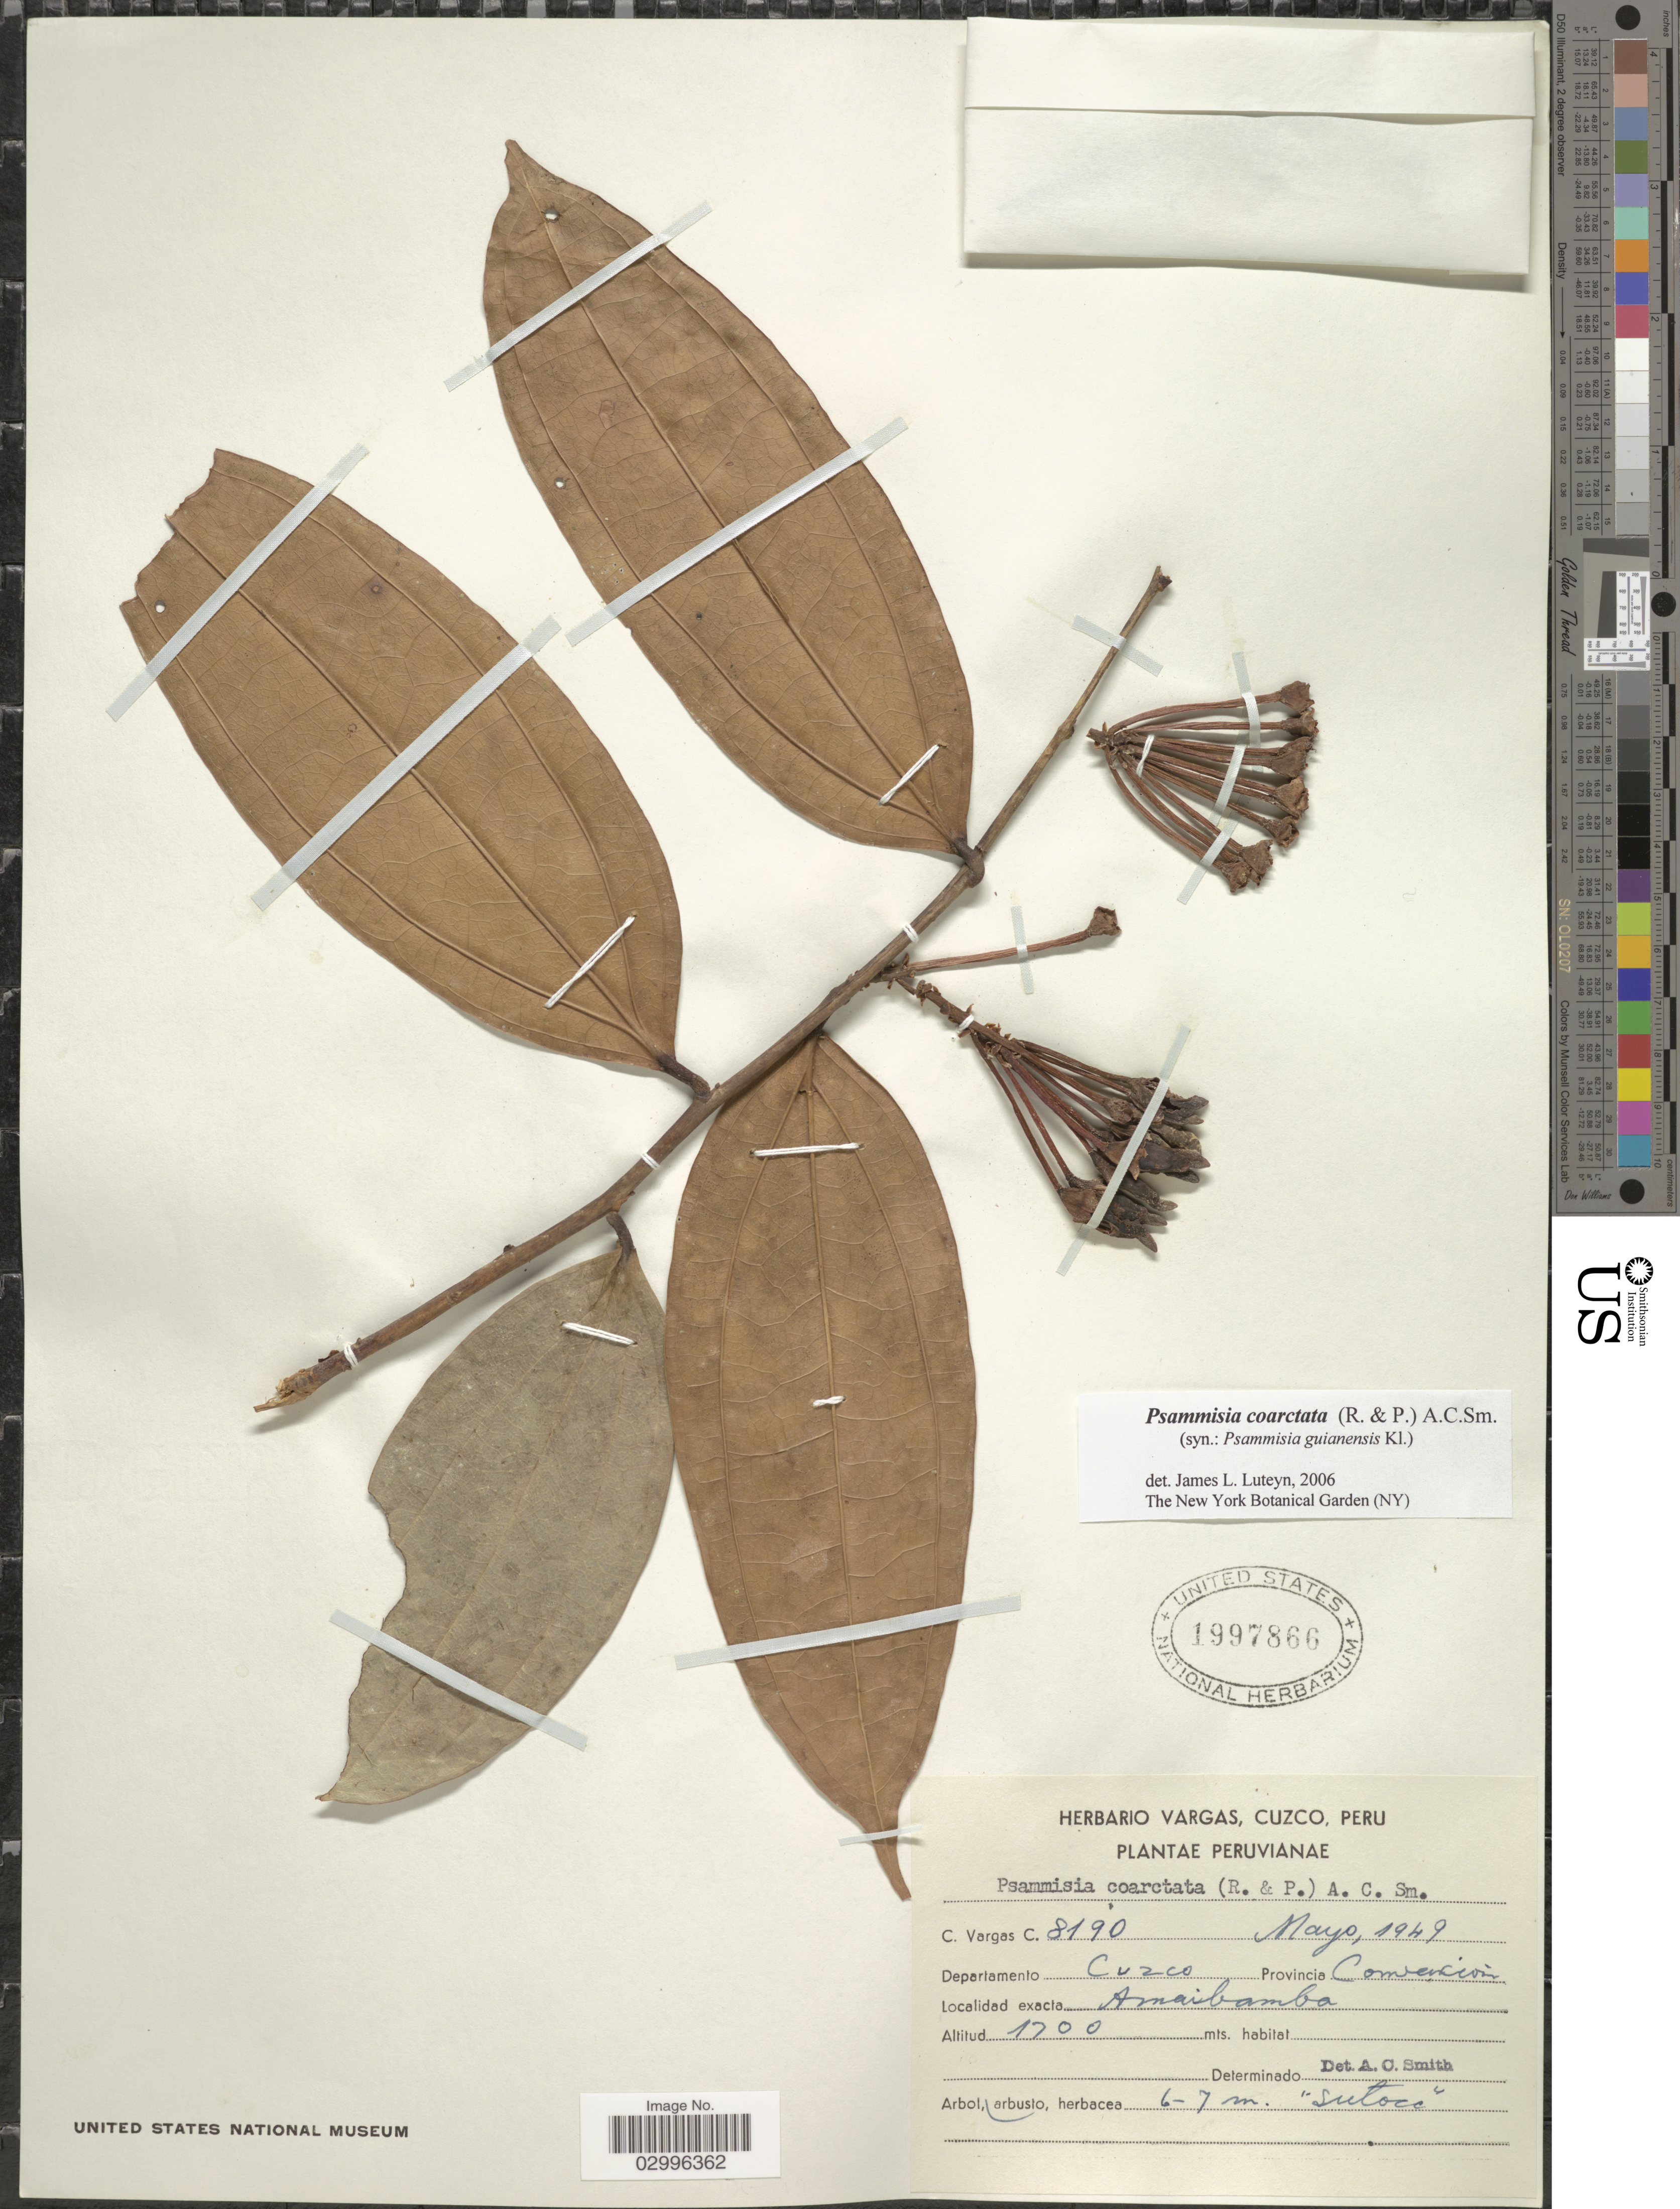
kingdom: Plantae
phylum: Tracheophyta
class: Magnoliopsida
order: Ericales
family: Ericaceae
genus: Psammisia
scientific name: Psammisia coarctata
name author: (Ruiz & Pav.) A.C. Sm.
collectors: C. Vargas Calderón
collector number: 8190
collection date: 1949-05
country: Peru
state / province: Cusco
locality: Departamento Cuzco, Provincia Convención, Amaibamba.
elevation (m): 1700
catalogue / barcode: US 1997866